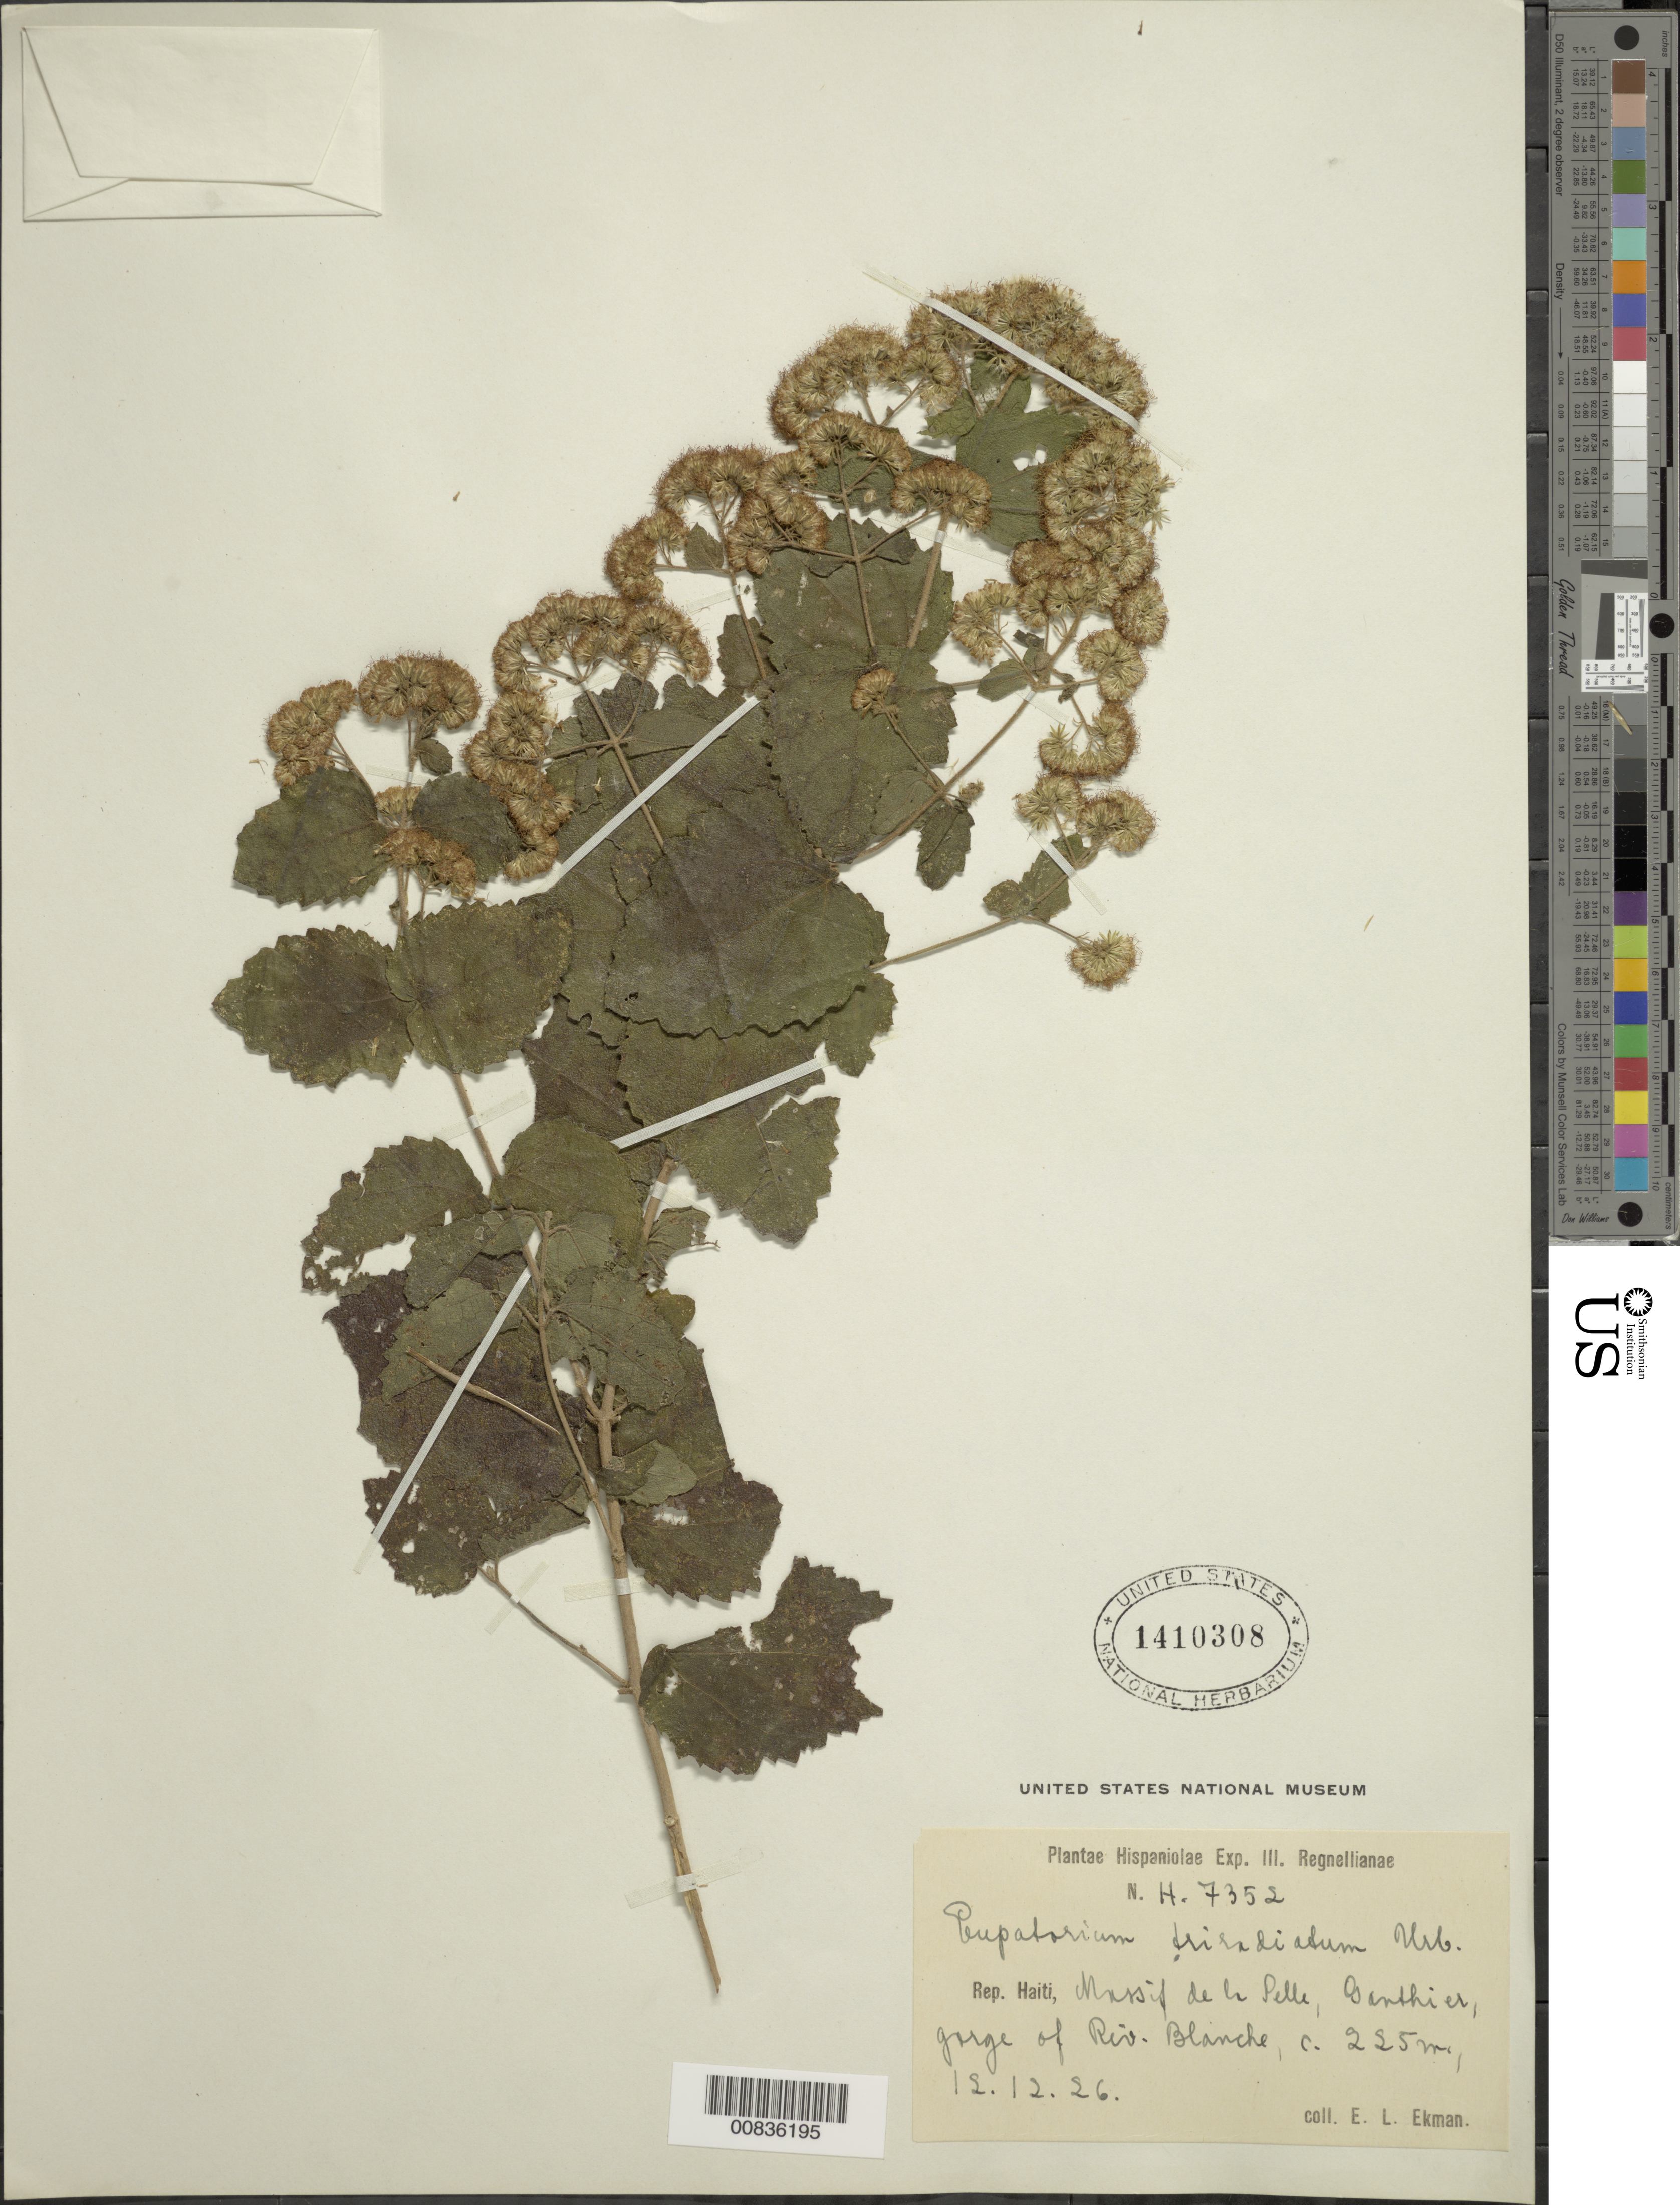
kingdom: Plantae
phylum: Tracheophyta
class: Magnoliopsida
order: Asterales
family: Asteraceae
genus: Koanophyllon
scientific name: Koanophyllon triradiatum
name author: (Urb.) R.M. King & H. Rob.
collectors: E. L. Ekman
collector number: H 7352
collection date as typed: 12 Dec 1926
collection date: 1926-12-12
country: Haiti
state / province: Ouest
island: Hispaniola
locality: Massif de la Selle, Ganthier, gorge of Riv. Blanche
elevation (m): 225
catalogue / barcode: US 1410308